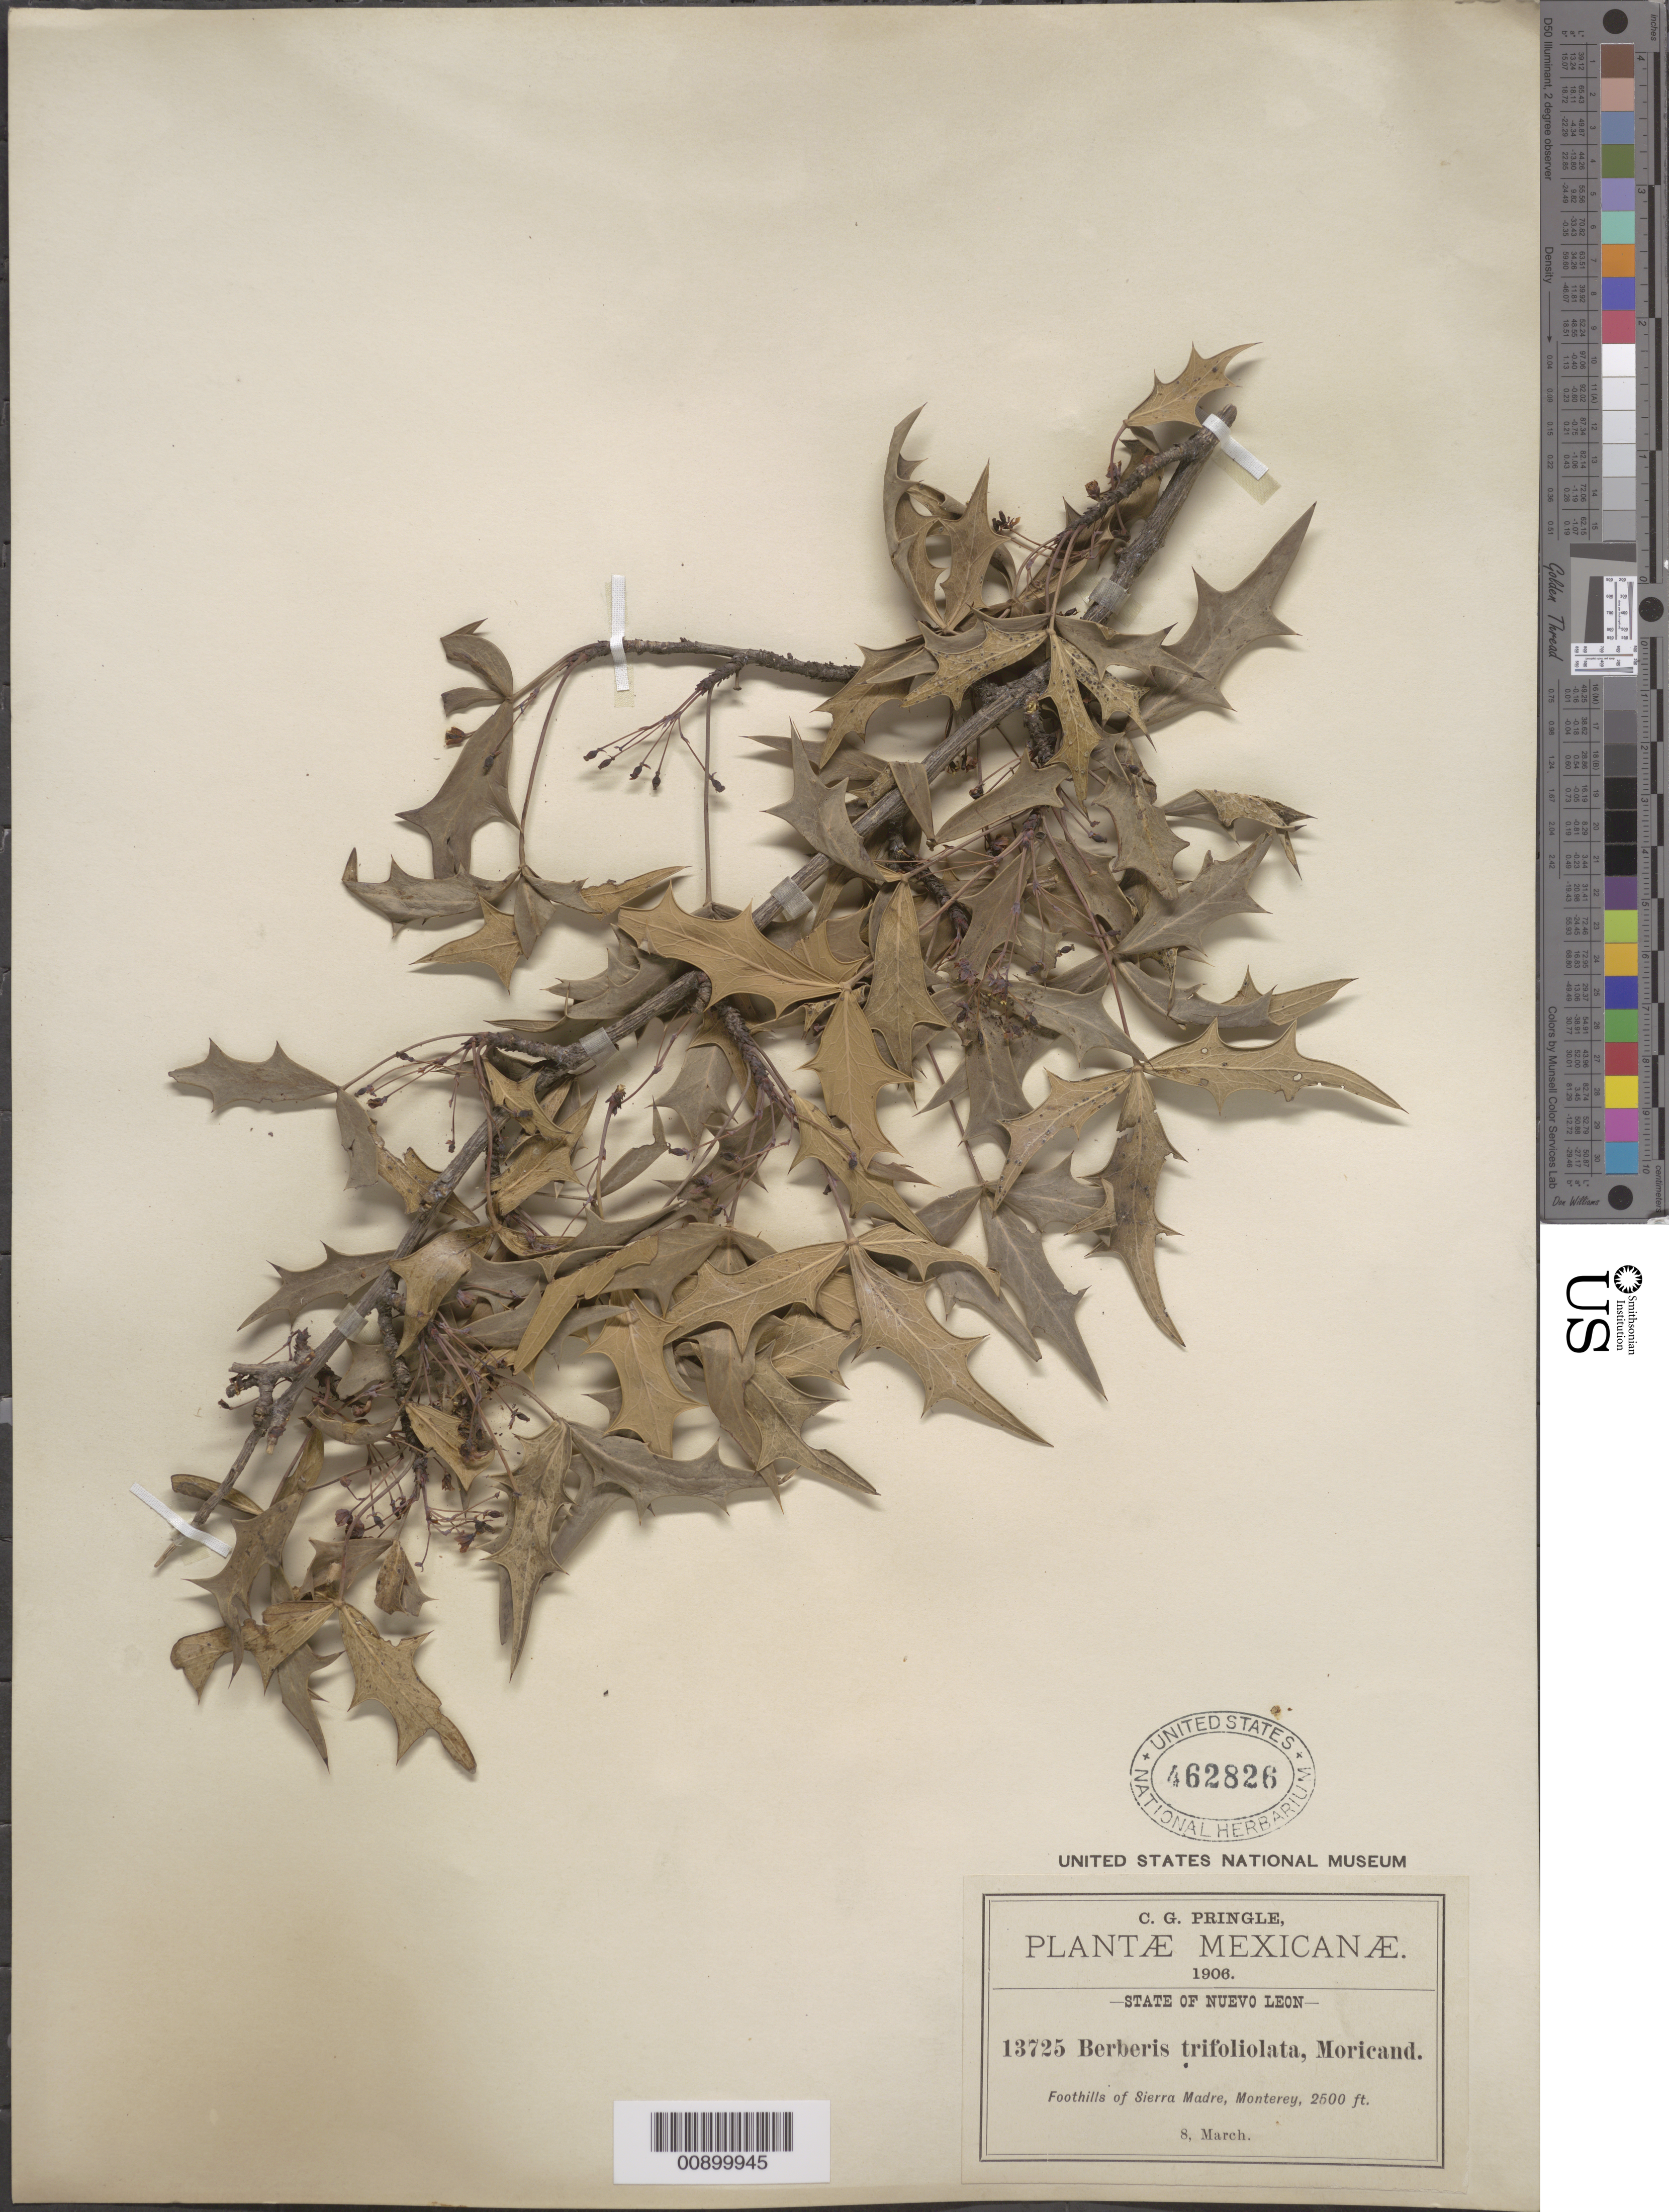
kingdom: Plantae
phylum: Tracheophyta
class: Magnoliopsida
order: Ranunculales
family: Berberidaceae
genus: Mahonia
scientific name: Mahonia trifoliolata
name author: (Monic.) Fedde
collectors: C. G. Pringle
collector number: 13725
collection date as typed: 08 Mar 1906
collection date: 1906-03-08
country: Mexico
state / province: Nuevo León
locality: Foothills of Sierra Madre, Monterrey, State of Nuevo León.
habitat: Foothills of Sierra.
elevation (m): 762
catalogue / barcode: US 462826